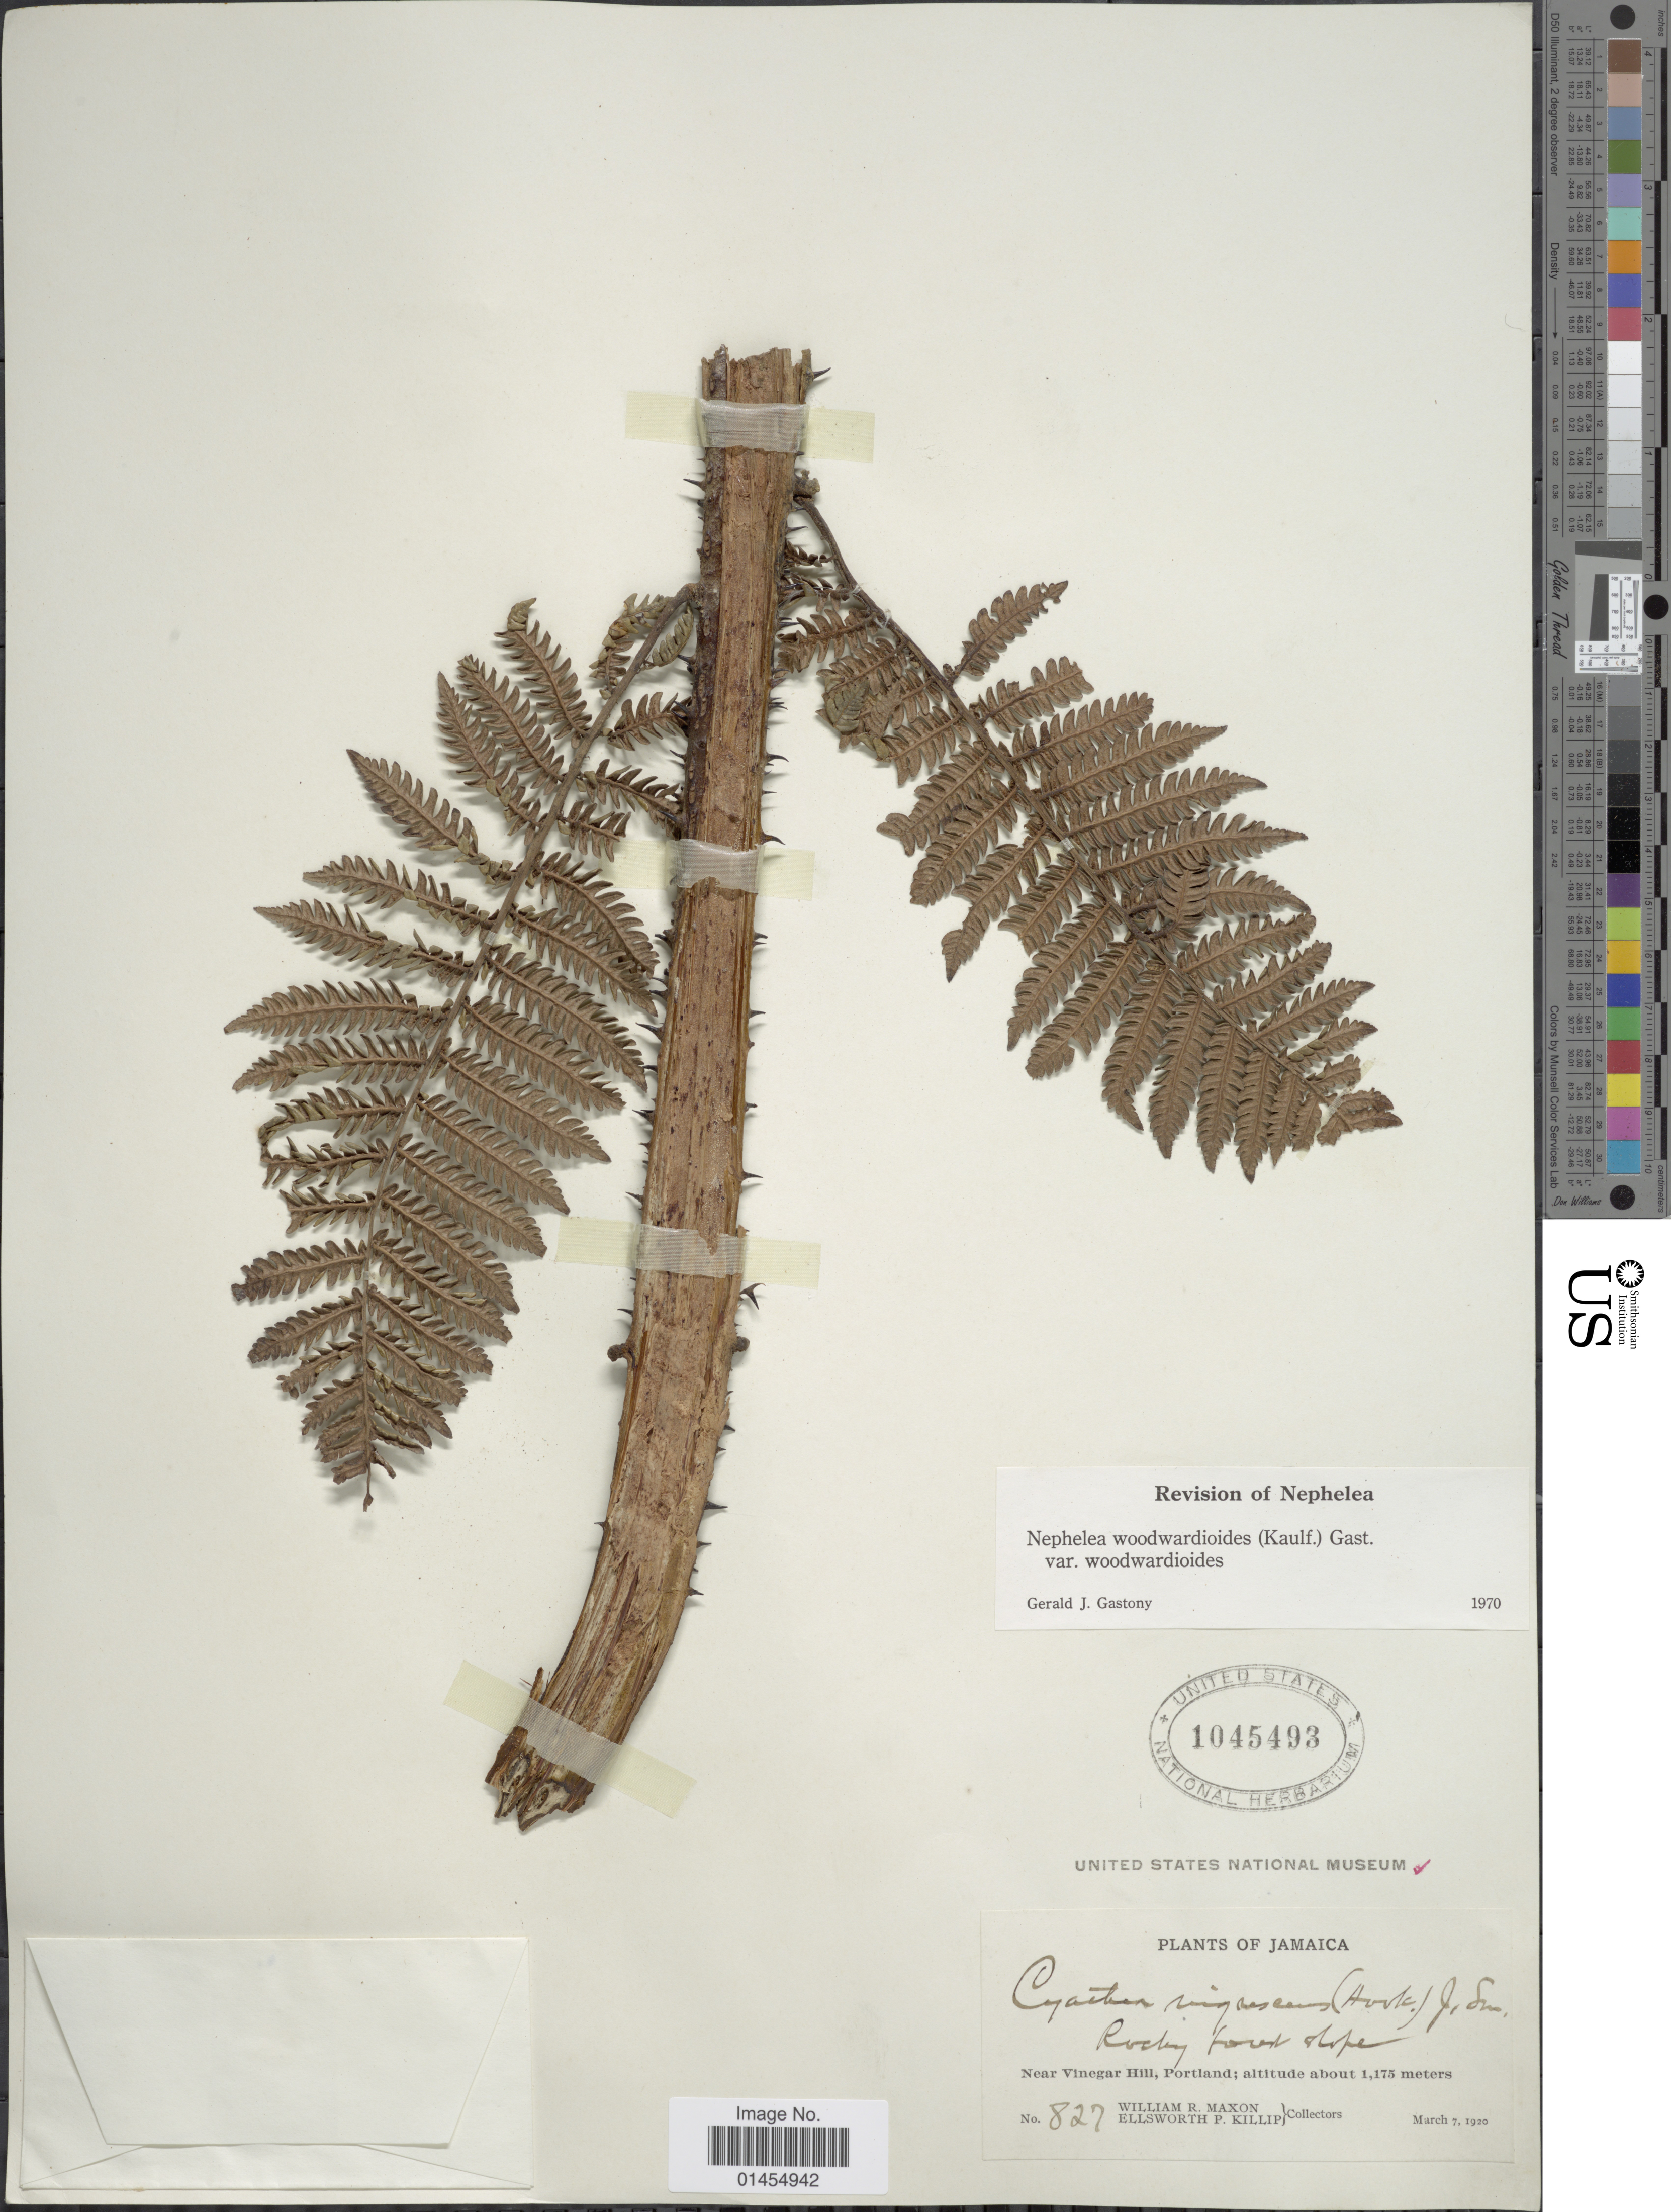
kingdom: Plantae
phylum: Tracheophyta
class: Polypodiopsida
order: Cyatheales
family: Cyatheaceae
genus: Alsophila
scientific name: Alsophila woodwardioides var. woodwardioides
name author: (Kaulf.) D.S. Conant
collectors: W. R. Maxon & E. P. Killip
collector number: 827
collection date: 1920-03-07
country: Jamaica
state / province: Portland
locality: Rocky forest slope. Near Vinegar Hill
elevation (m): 1175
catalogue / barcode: US 1045493